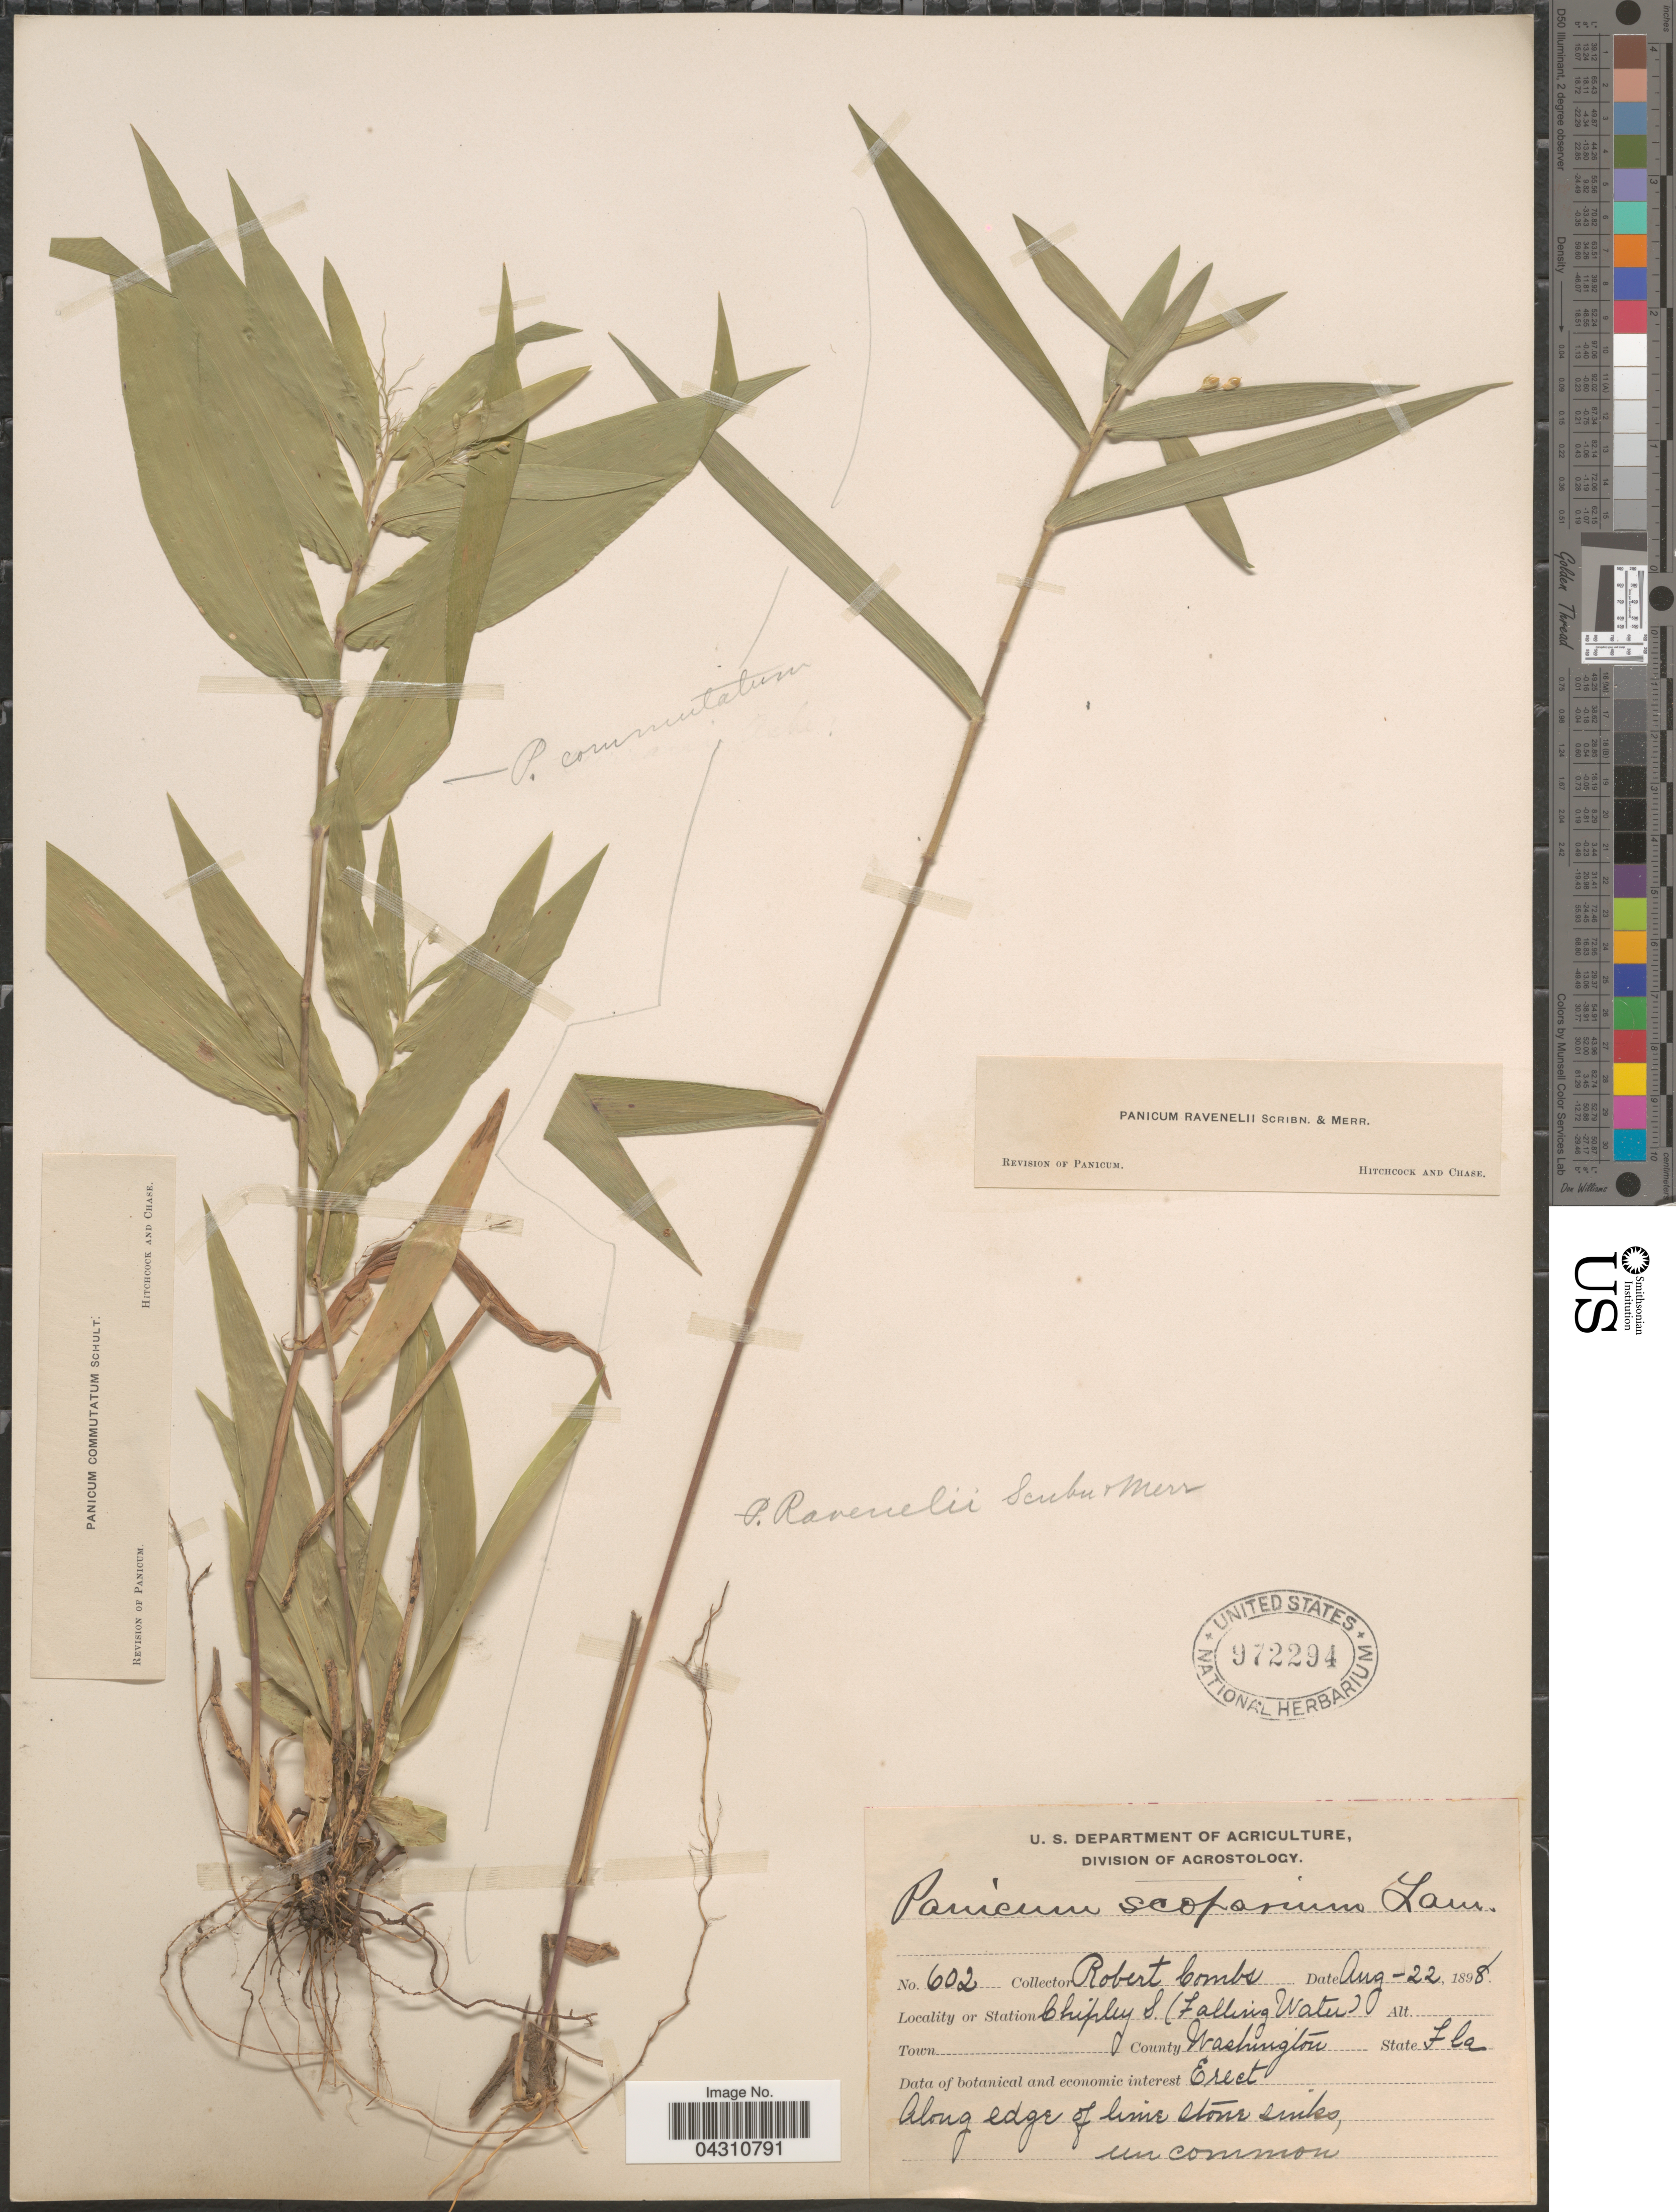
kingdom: Plantae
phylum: Tracheophyta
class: Liliopsida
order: Poales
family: Poaceae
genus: Dichanthelium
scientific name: Dichanthelium ravenelii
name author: (Scribn. & Merr.) Gould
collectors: R. Combs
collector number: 602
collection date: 1898-08-22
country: United States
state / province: Florida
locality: Chipley S. (Falling Water). County Washington. Along edge of lime stone sinks.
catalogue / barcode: US 972294